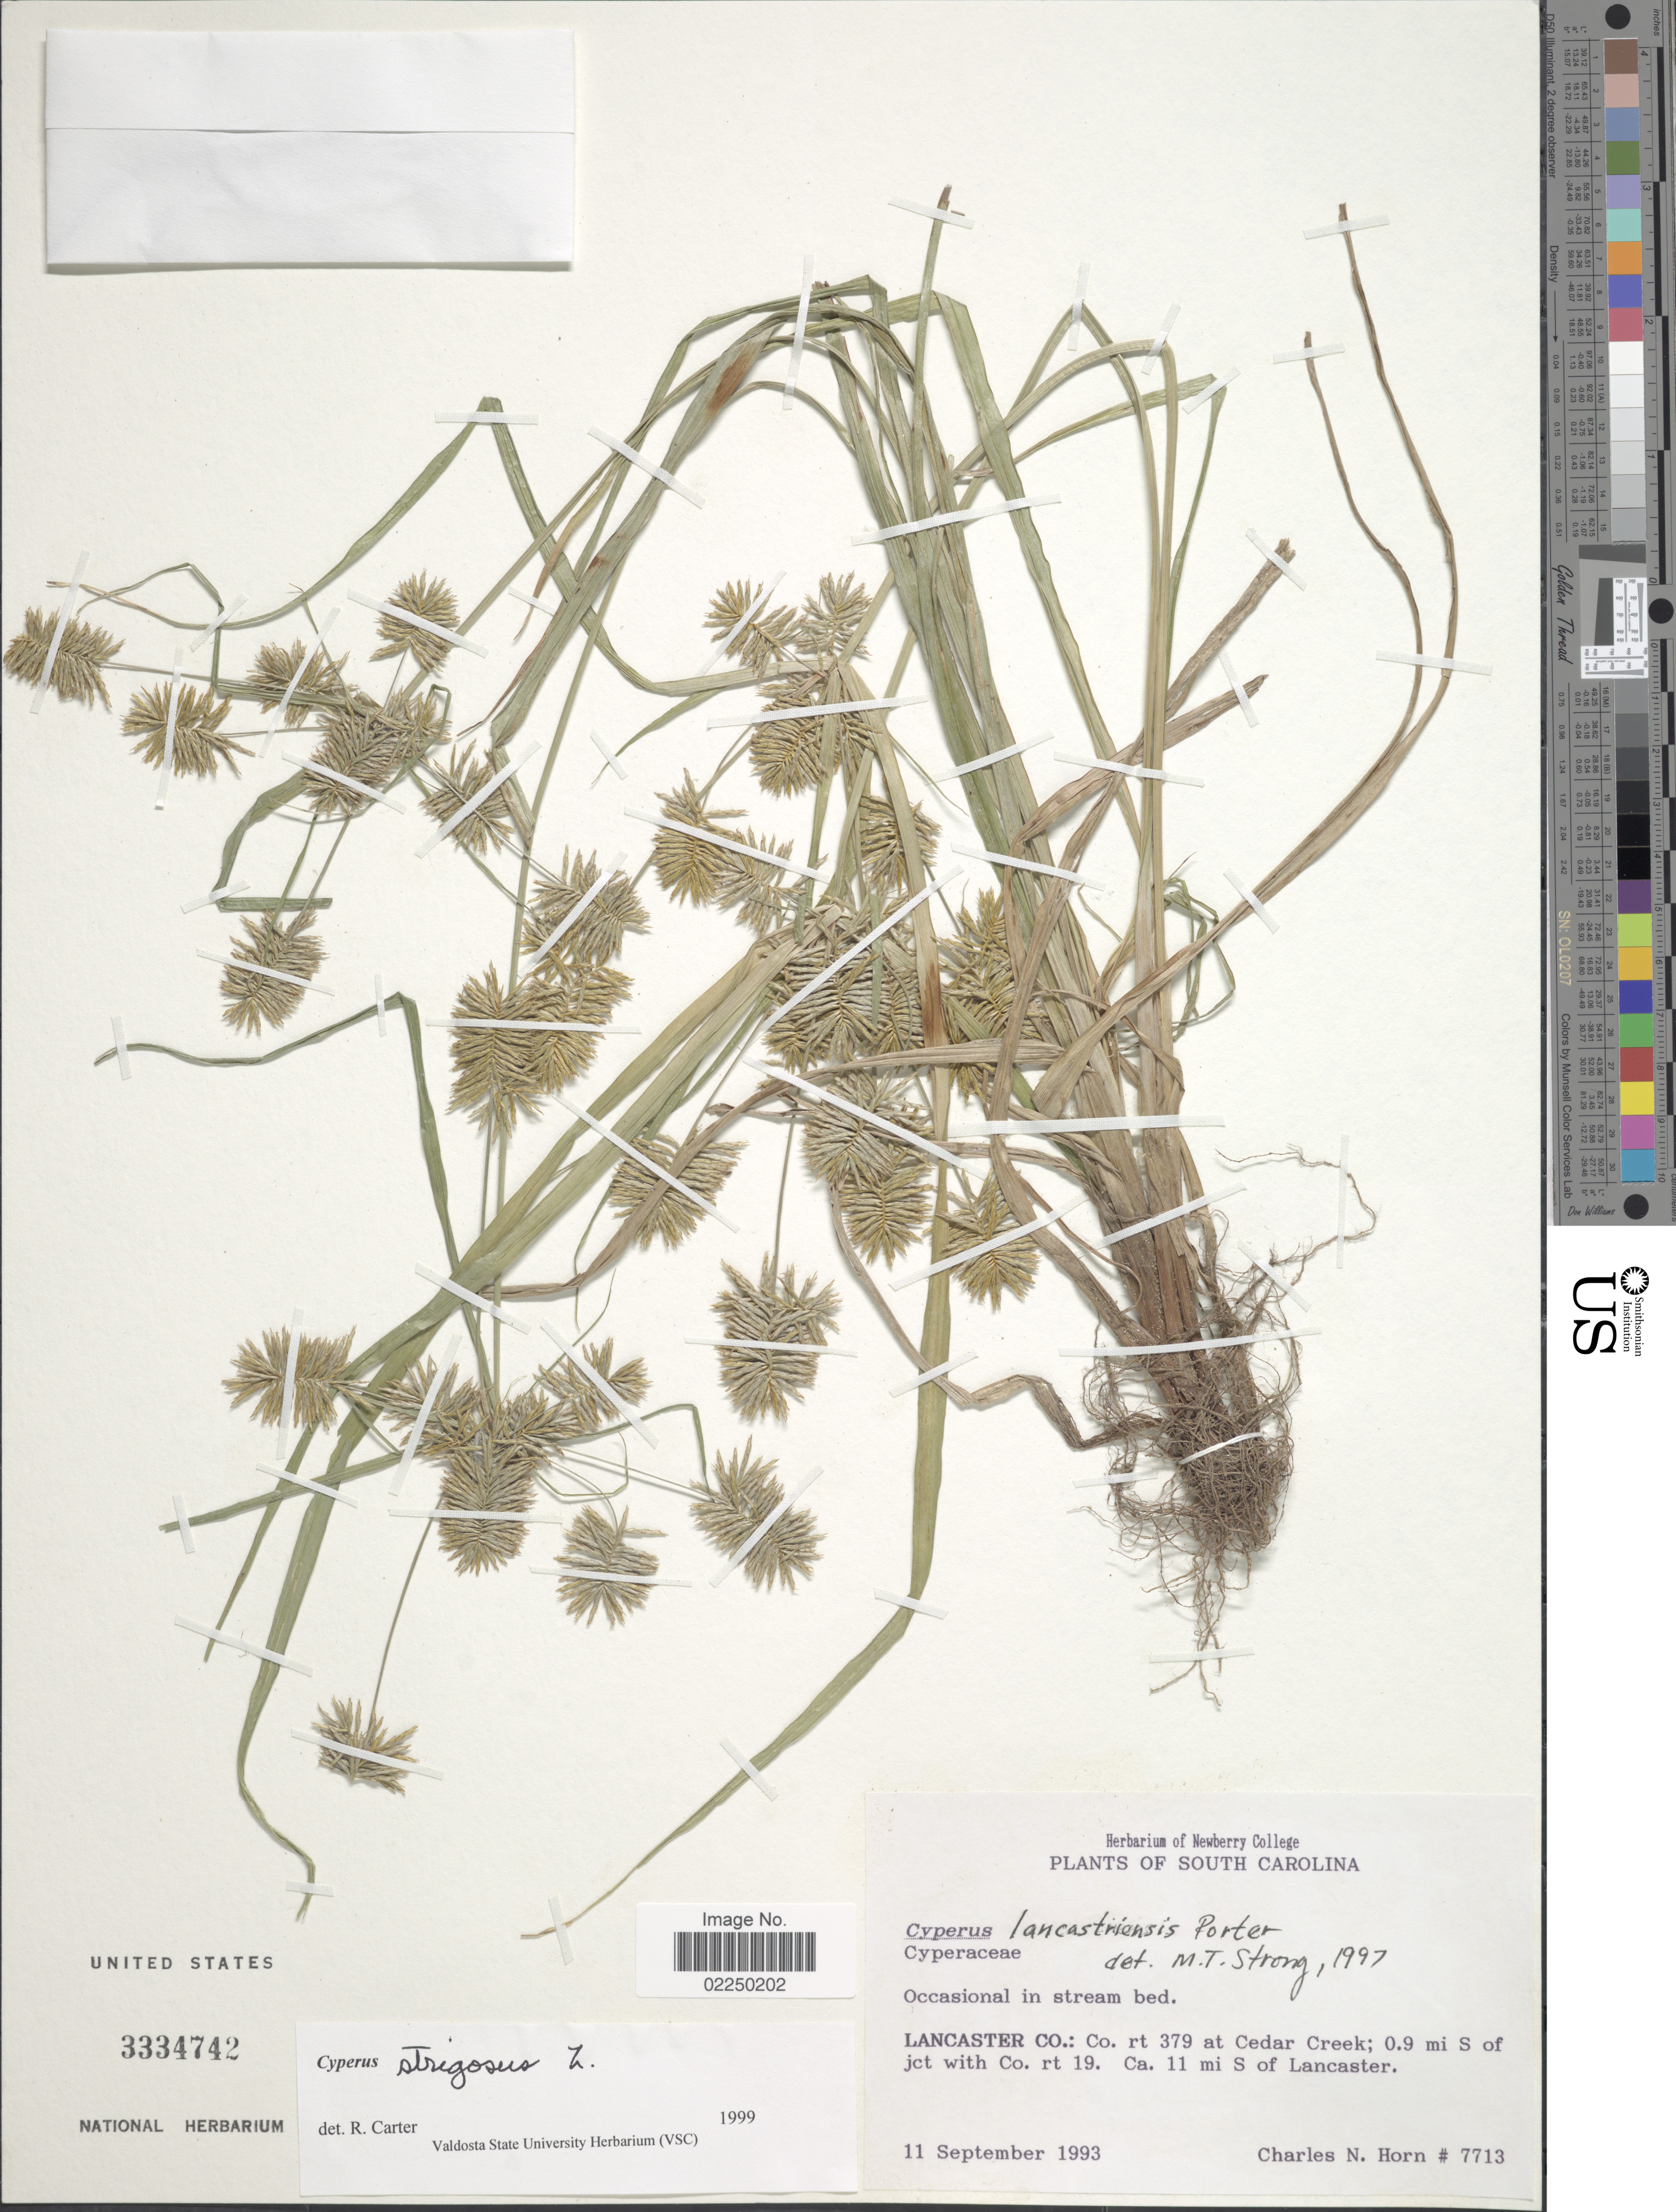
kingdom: Plantae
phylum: Tracheophyta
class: Liliopsida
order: Poales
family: Cyperaceae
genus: Cyperus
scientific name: Cyperus strigosus L.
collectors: C. N. Horn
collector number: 7713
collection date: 1993-09-11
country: United States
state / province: South Carolina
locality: Occasional in stream bed, Lancaster Co.: rt 379 at Cedar Creek; 0.9 mi S of jct with Co. rt 19. ca 11 mi S of Lancaster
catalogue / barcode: US 3334742